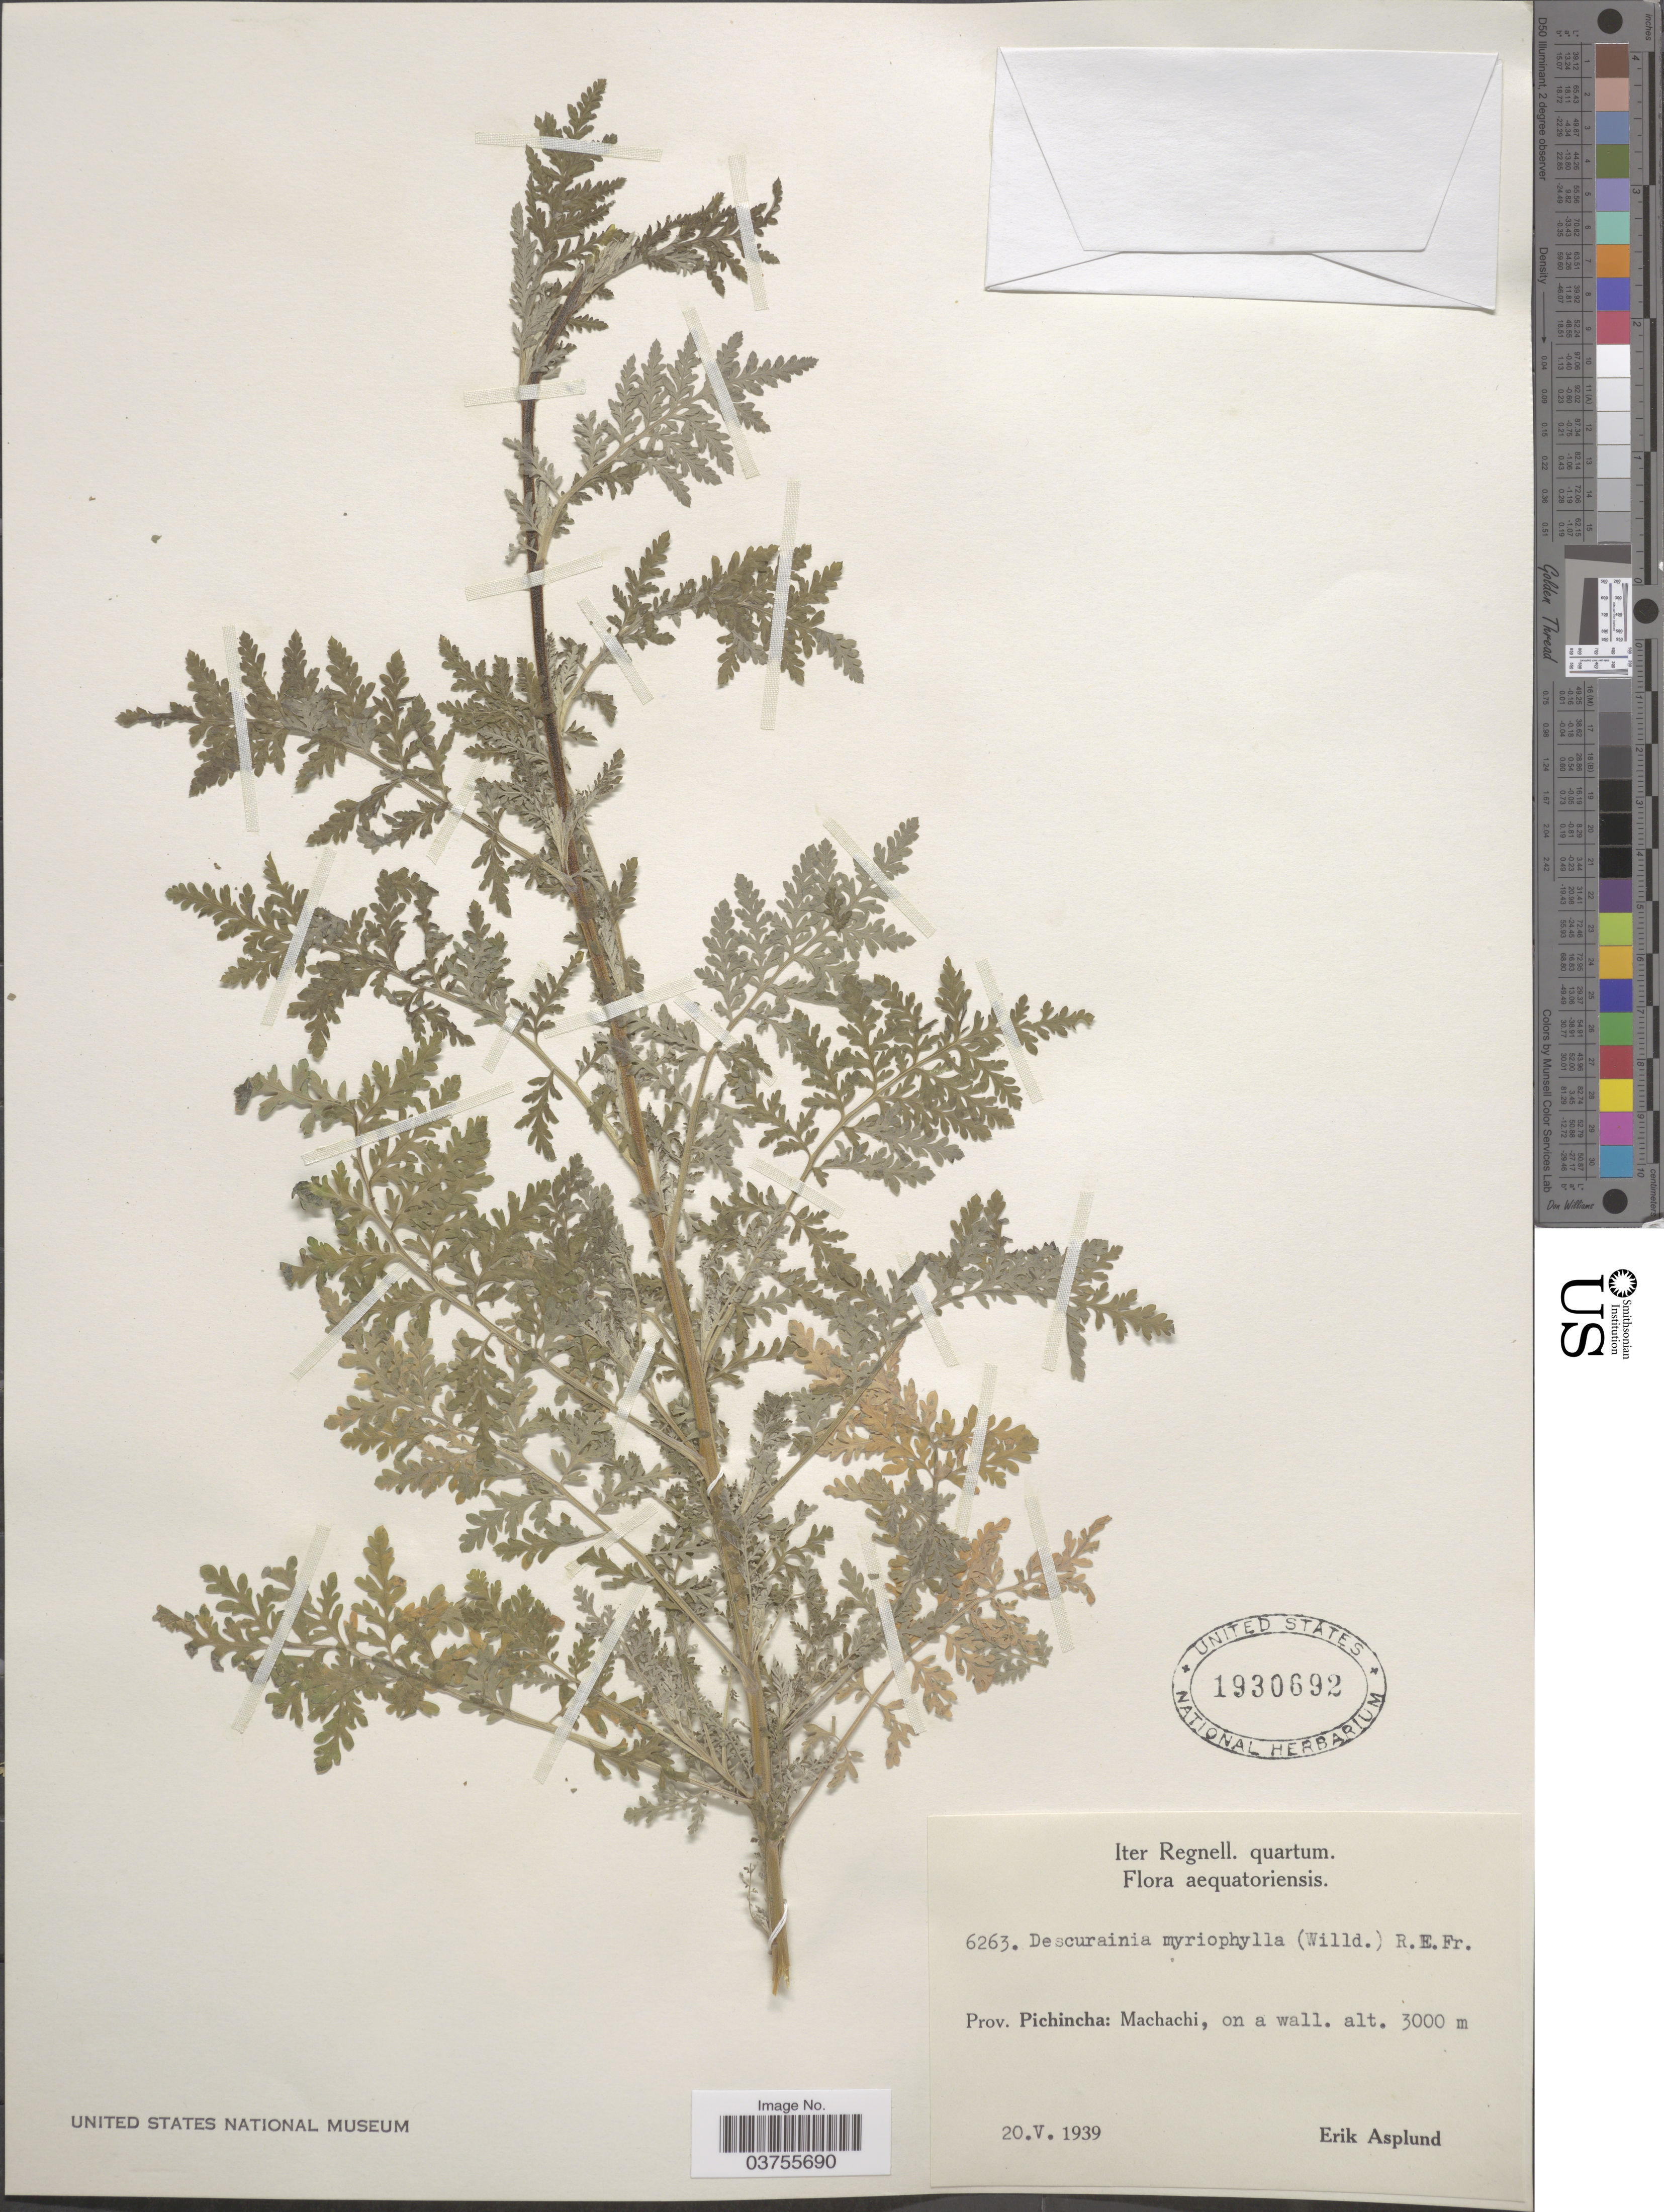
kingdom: Plantae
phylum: Tracheophyta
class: Magnoliopsida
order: Brassicales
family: Brassicaceae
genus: Descurainia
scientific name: Descurainia myriophylla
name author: (Willd.) R.E. Fr.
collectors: E. Asplund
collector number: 6263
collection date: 1939-05-20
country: Ecuador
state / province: Pichincha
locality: Machachi, on a wall.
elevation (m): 3000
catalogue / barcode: US 1930692